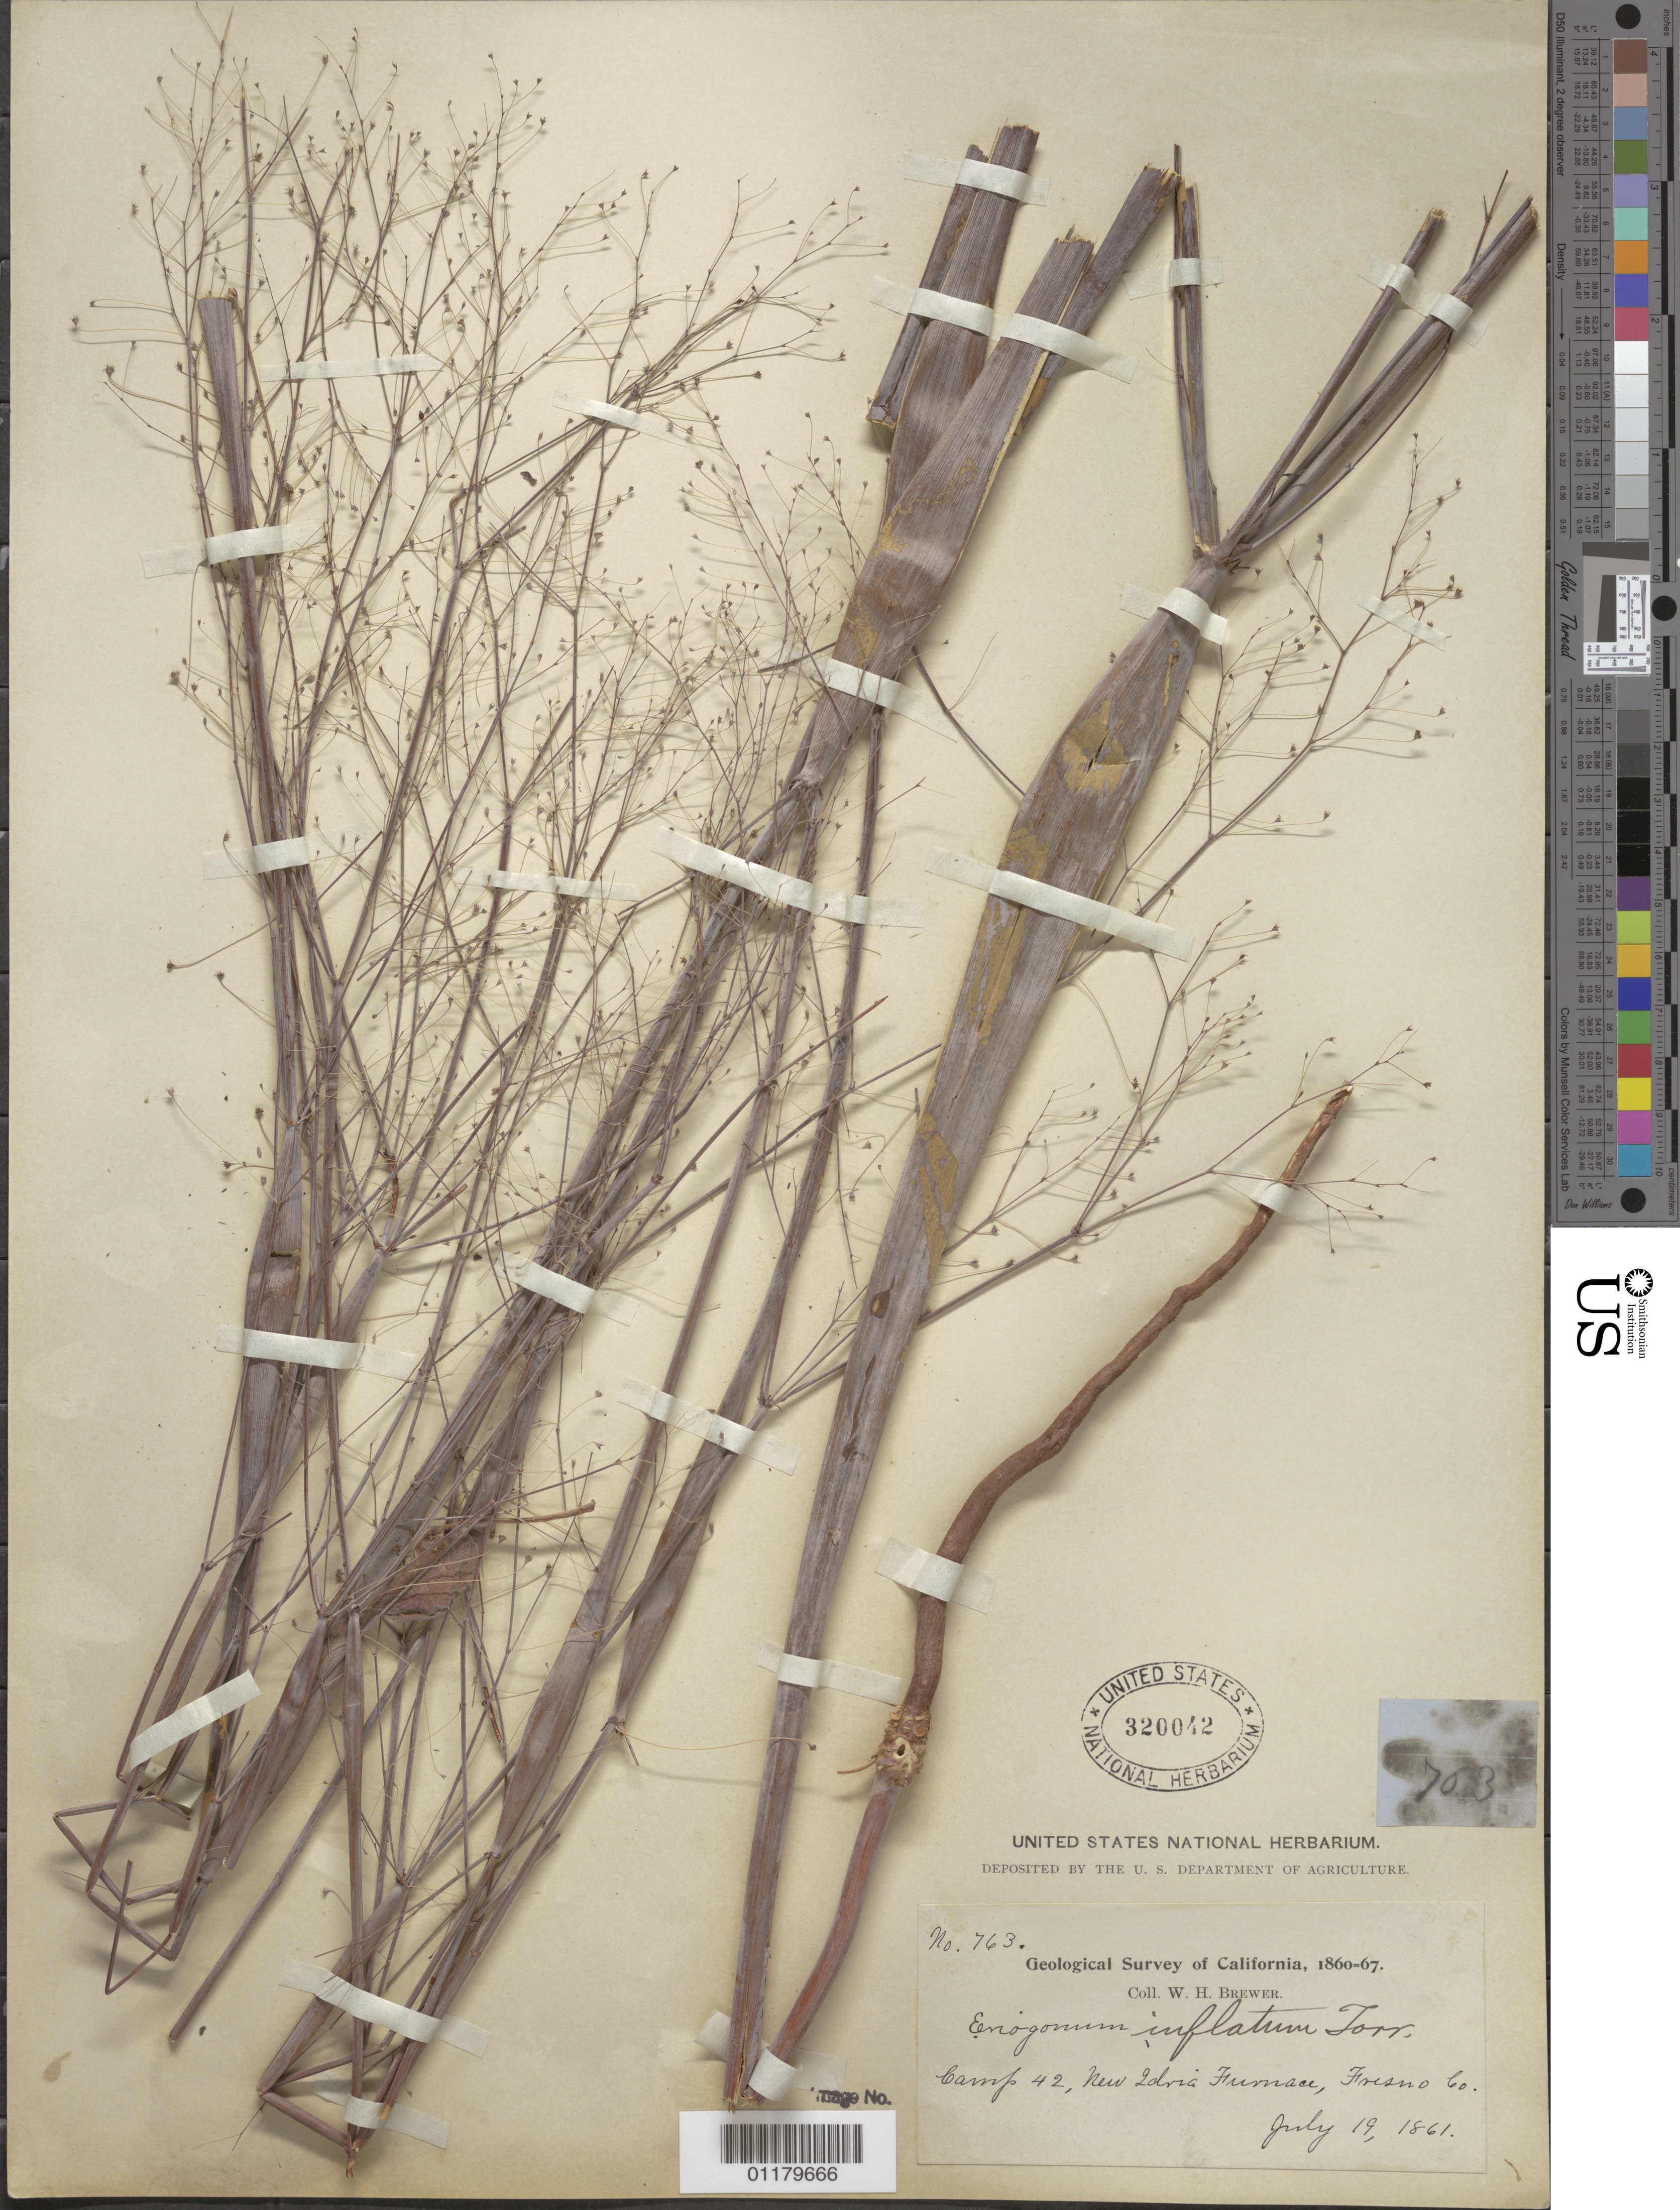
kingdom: Plantae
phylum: Tracheophyta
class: Magnoliopsida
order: Caryophyllales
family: Polygonaceae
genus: Eriogonum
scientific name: Eriogonum inflatum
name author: Torr. & Frém.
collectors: W. H. Brewer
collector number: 763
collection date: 1861-07-19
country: United States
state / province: California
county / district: Fresno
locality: Camp 42, New Idria Furnace.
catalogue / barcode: US 320042